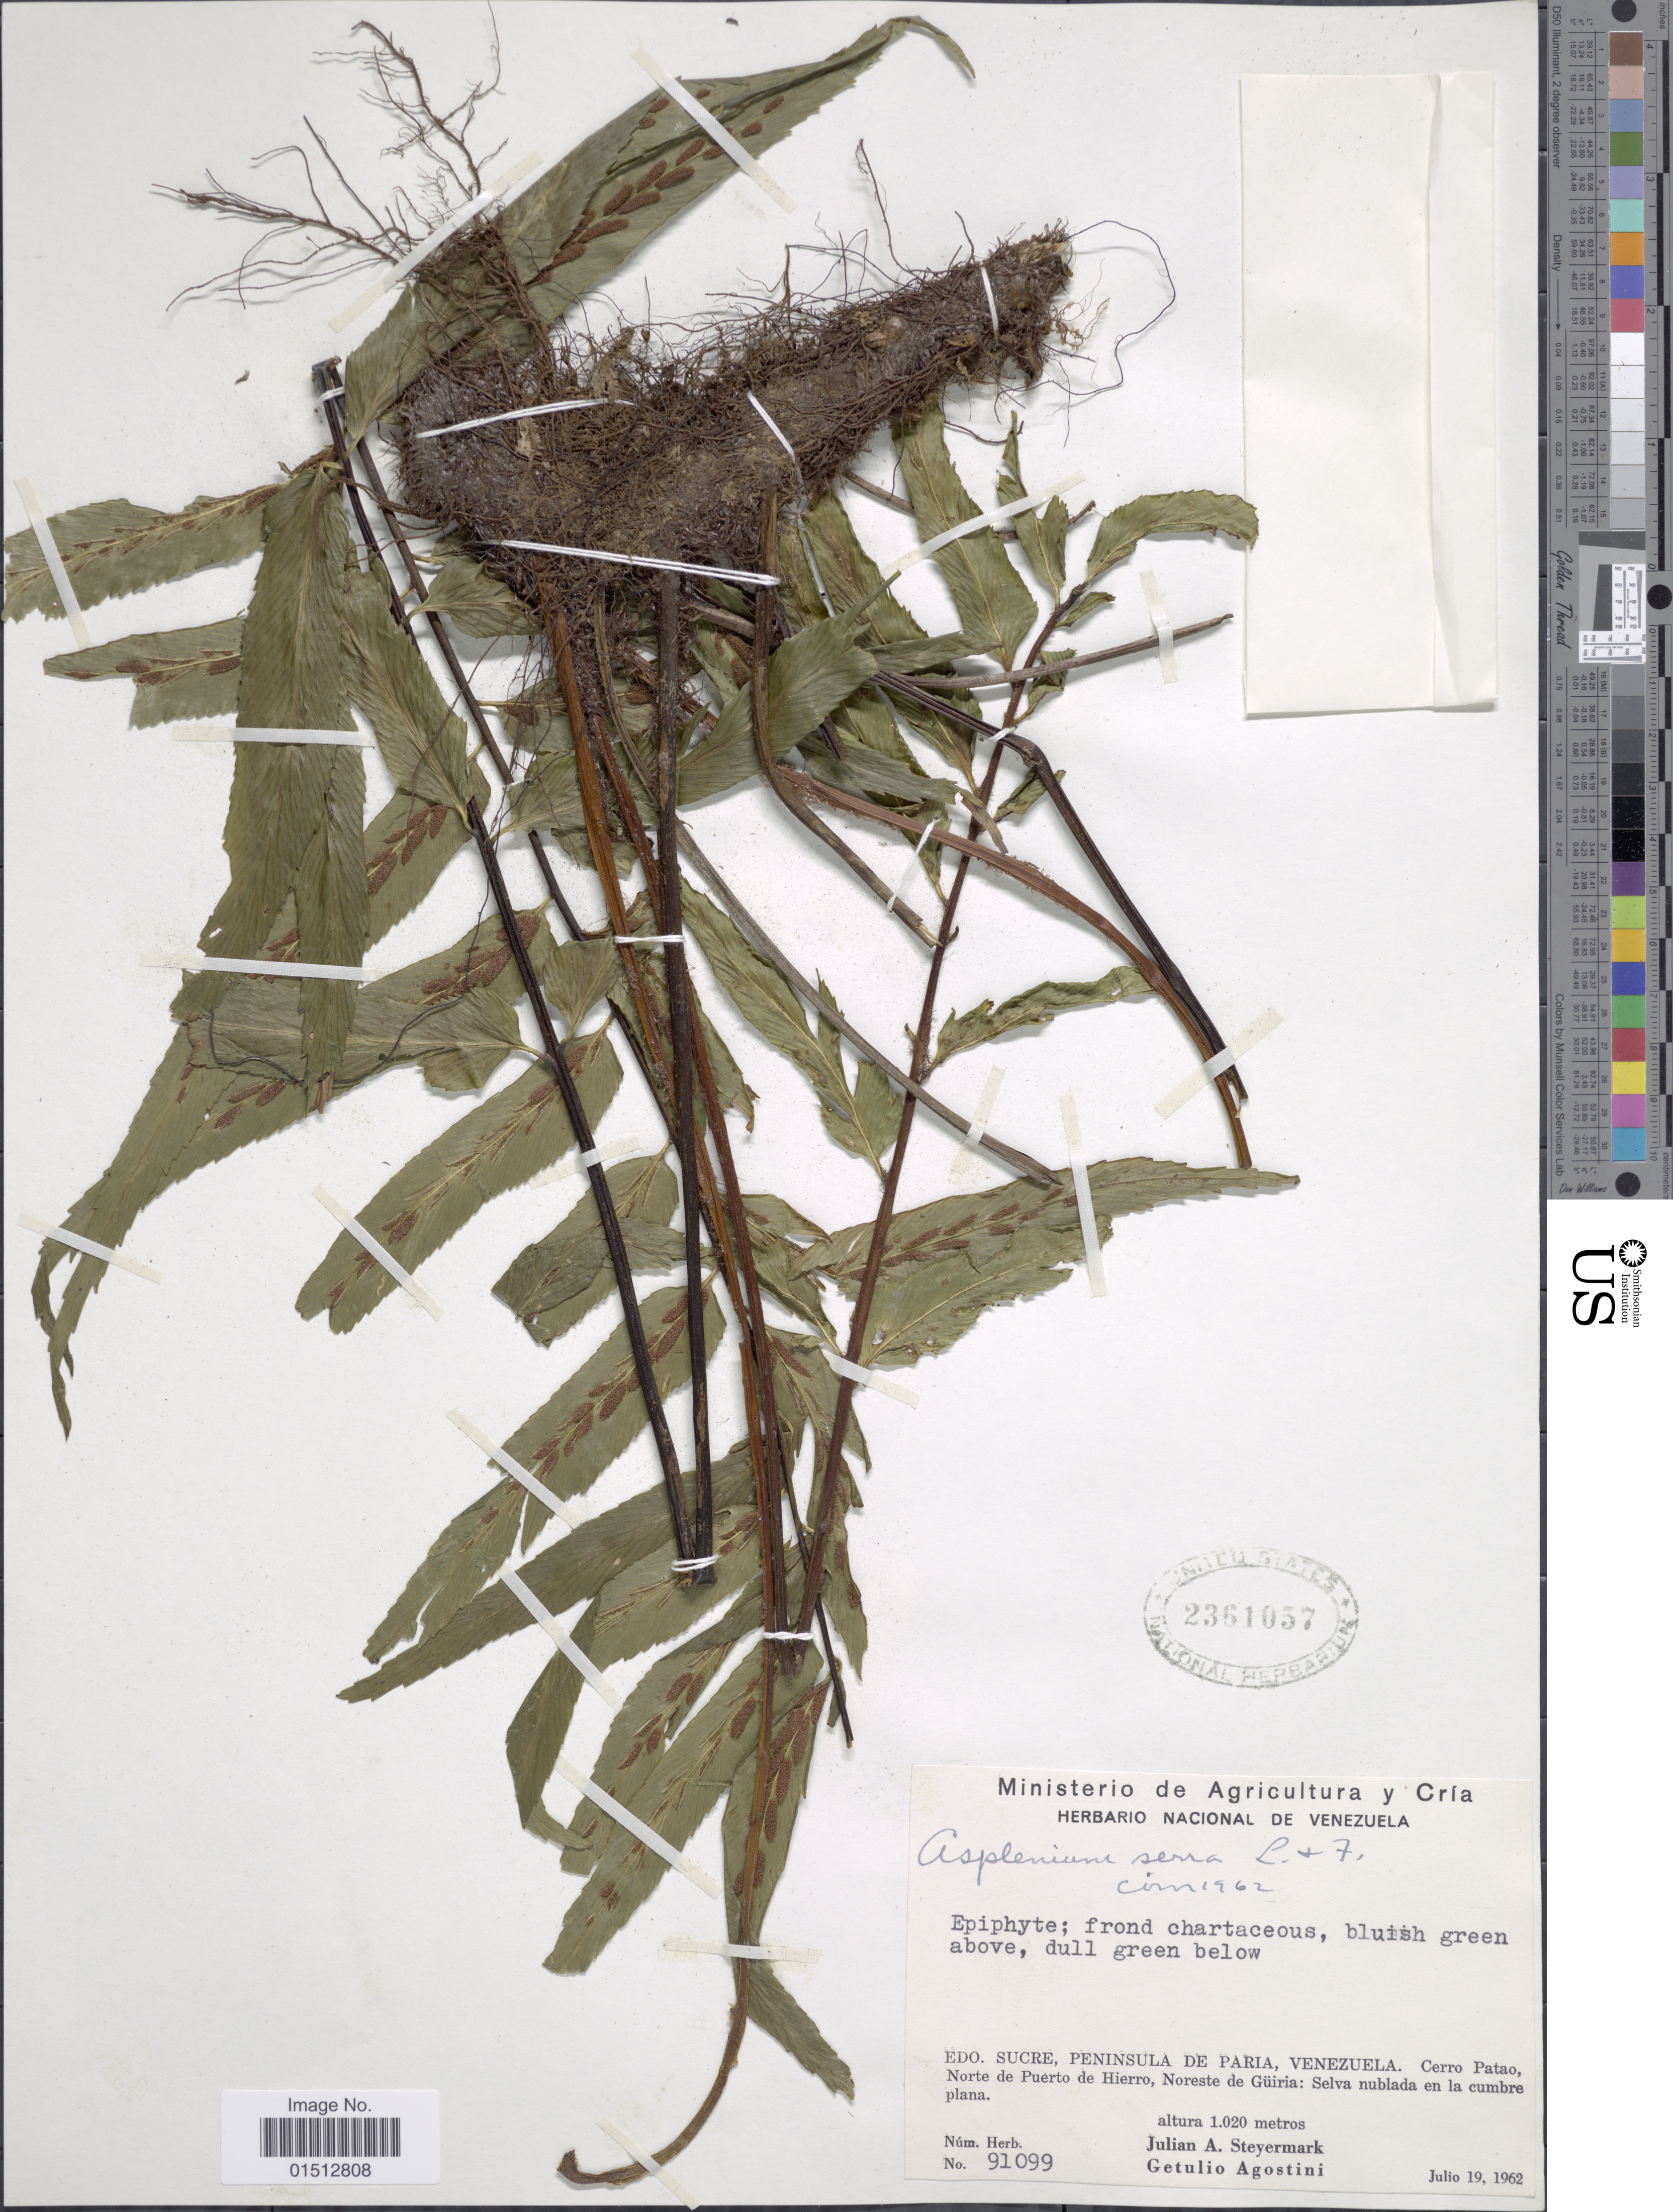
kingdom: Plantae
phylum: Tracheophyta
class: Polypodiopsida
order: Polypodiales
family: Aspleniaceae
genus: Asplenium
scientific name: Asplenium serra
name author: Langsd. & Fisch.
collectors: J. Steyermark & G. Agostini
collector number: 91099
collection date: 1962-07-19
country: Venezuela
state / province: Sucre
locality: Edo. Sucre, Peninsula de Para, Venezuela. Cerro Patao, Norte de Puerto de Hierro, Noreste de Guiria: Selva nublada en la cumbre plana.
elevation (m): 1020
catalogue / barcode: US 2361057